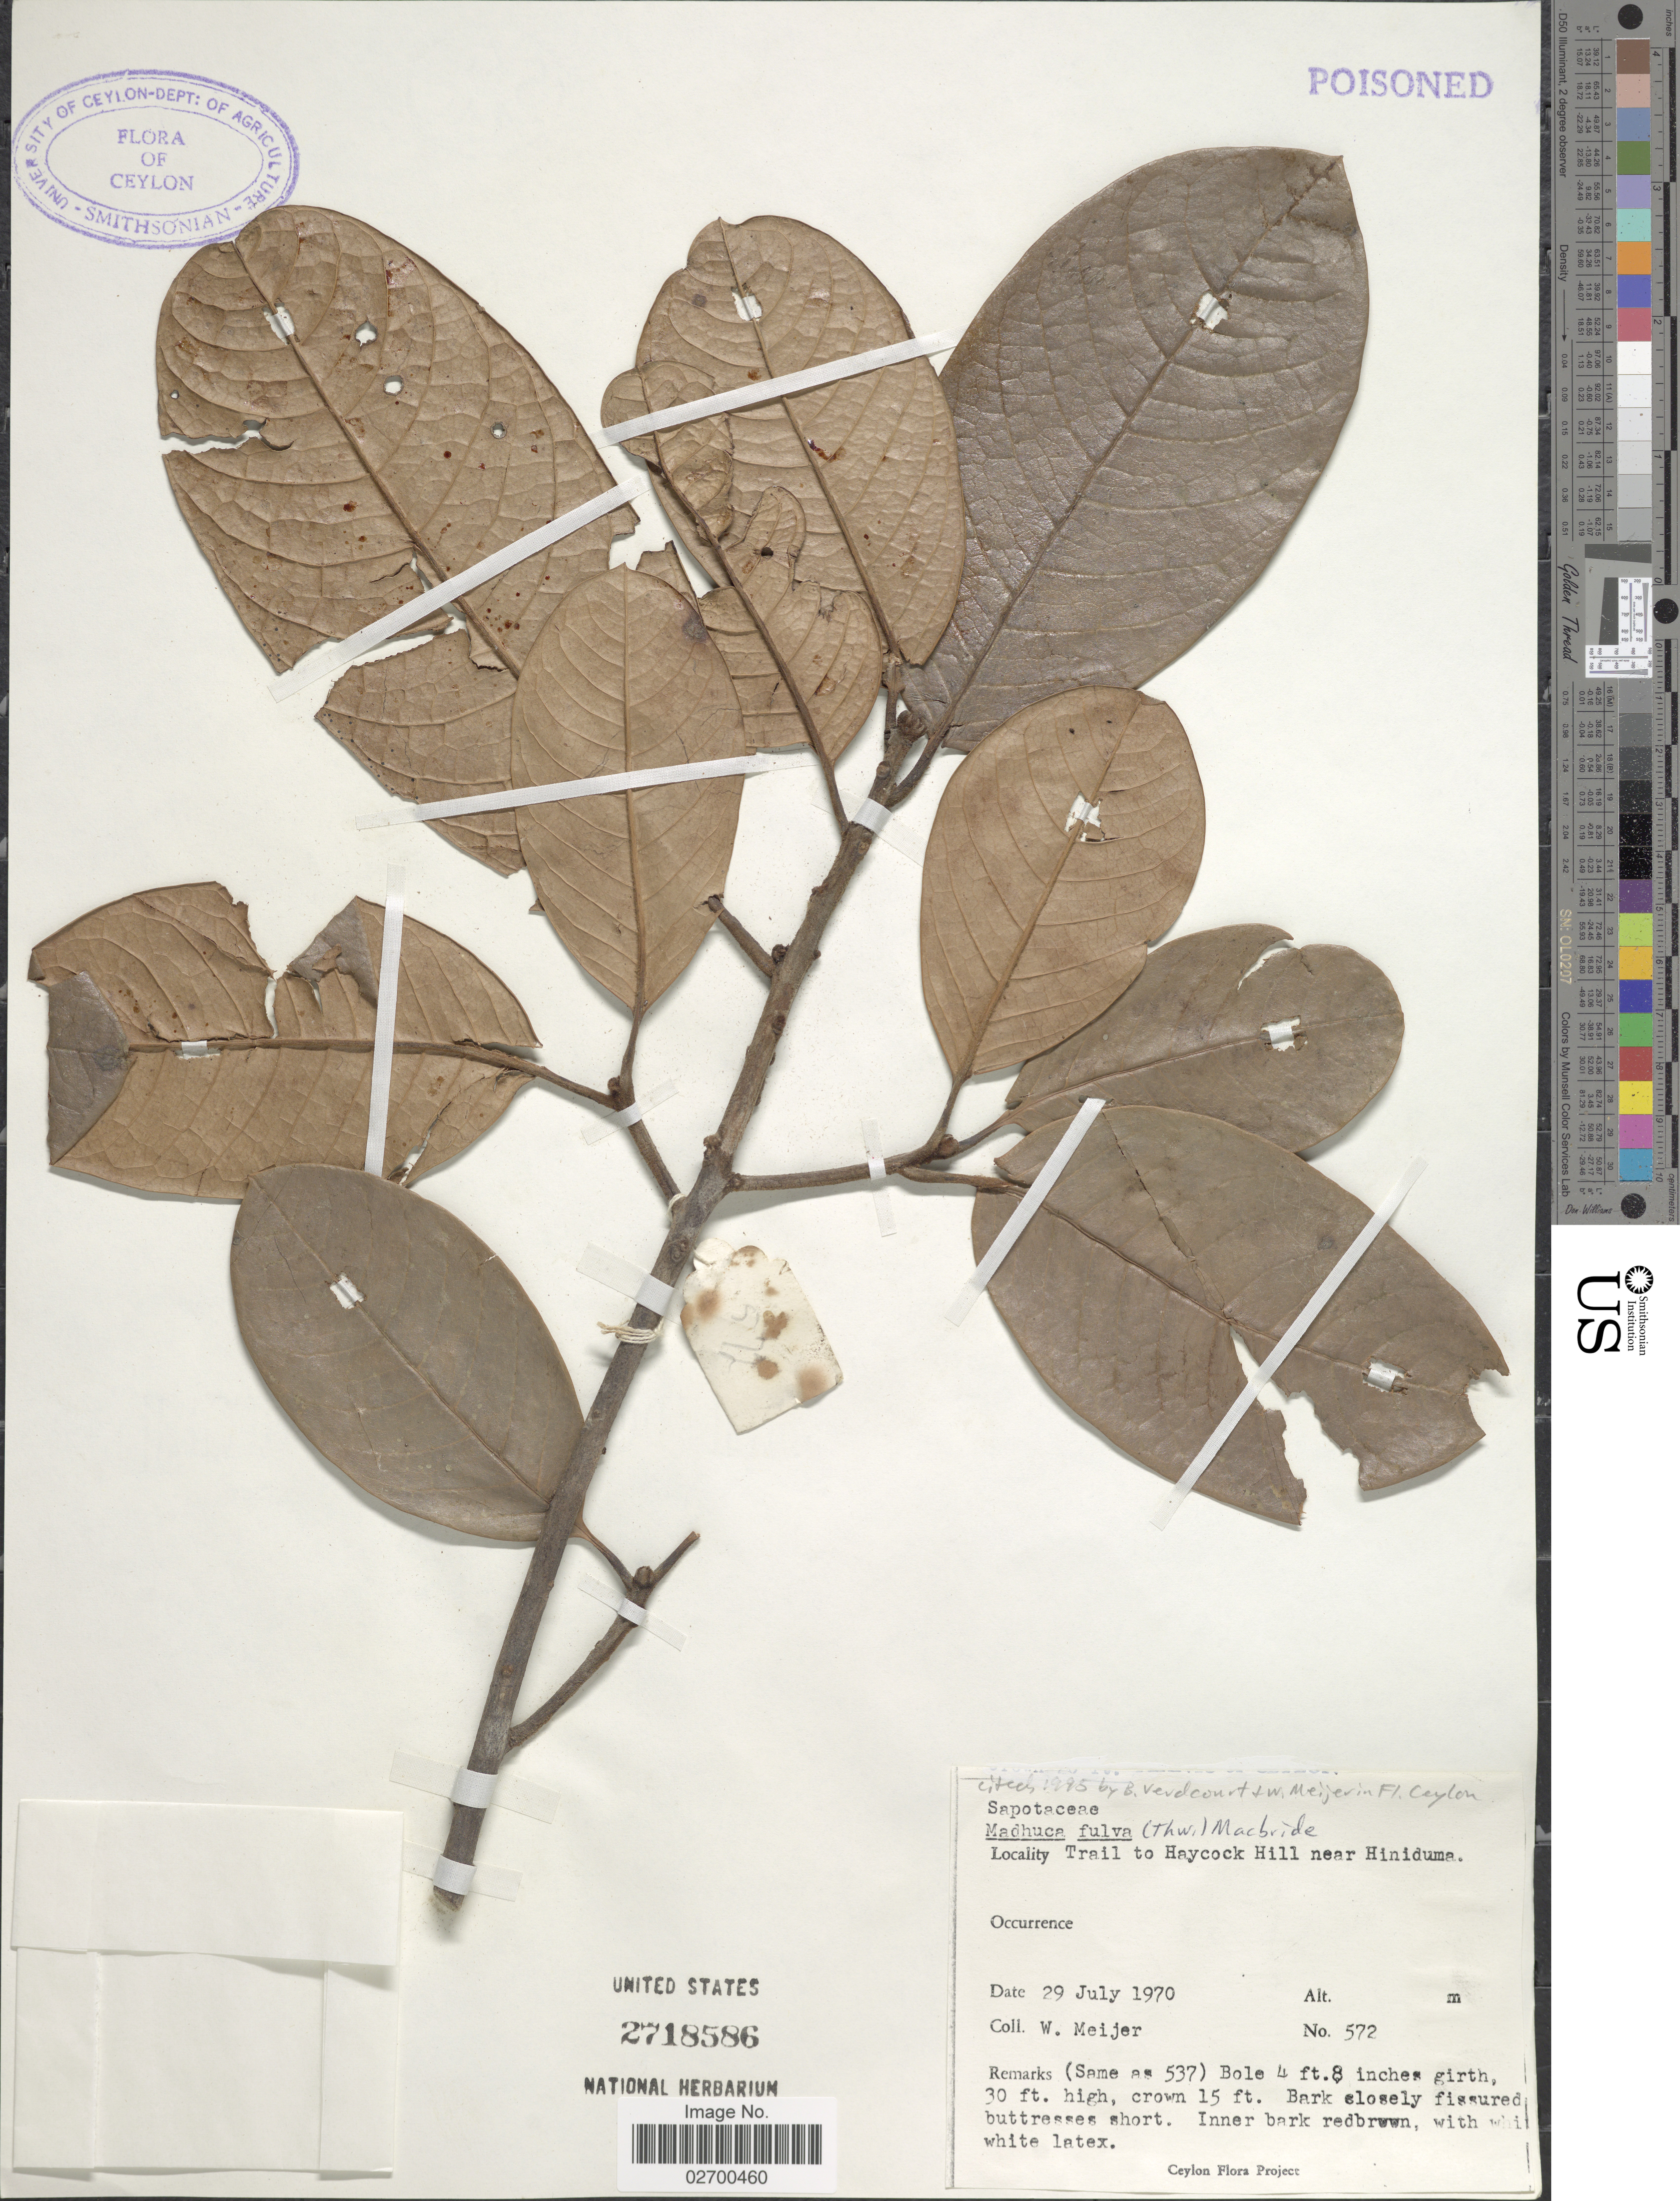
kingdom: Plantae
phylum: Tracheophyta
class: Magnoliopsida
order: Ericales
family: Sapotaceae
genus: Madhuca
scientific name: Madhuca fulva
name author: (Thwaites) J.F. Macbr.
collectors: W. Meijer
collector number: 572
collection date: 1970-07-29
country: Sri Lanka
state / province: Southern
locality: Trail to Haycock Hill near Hiniduma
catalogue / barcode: US 2718586